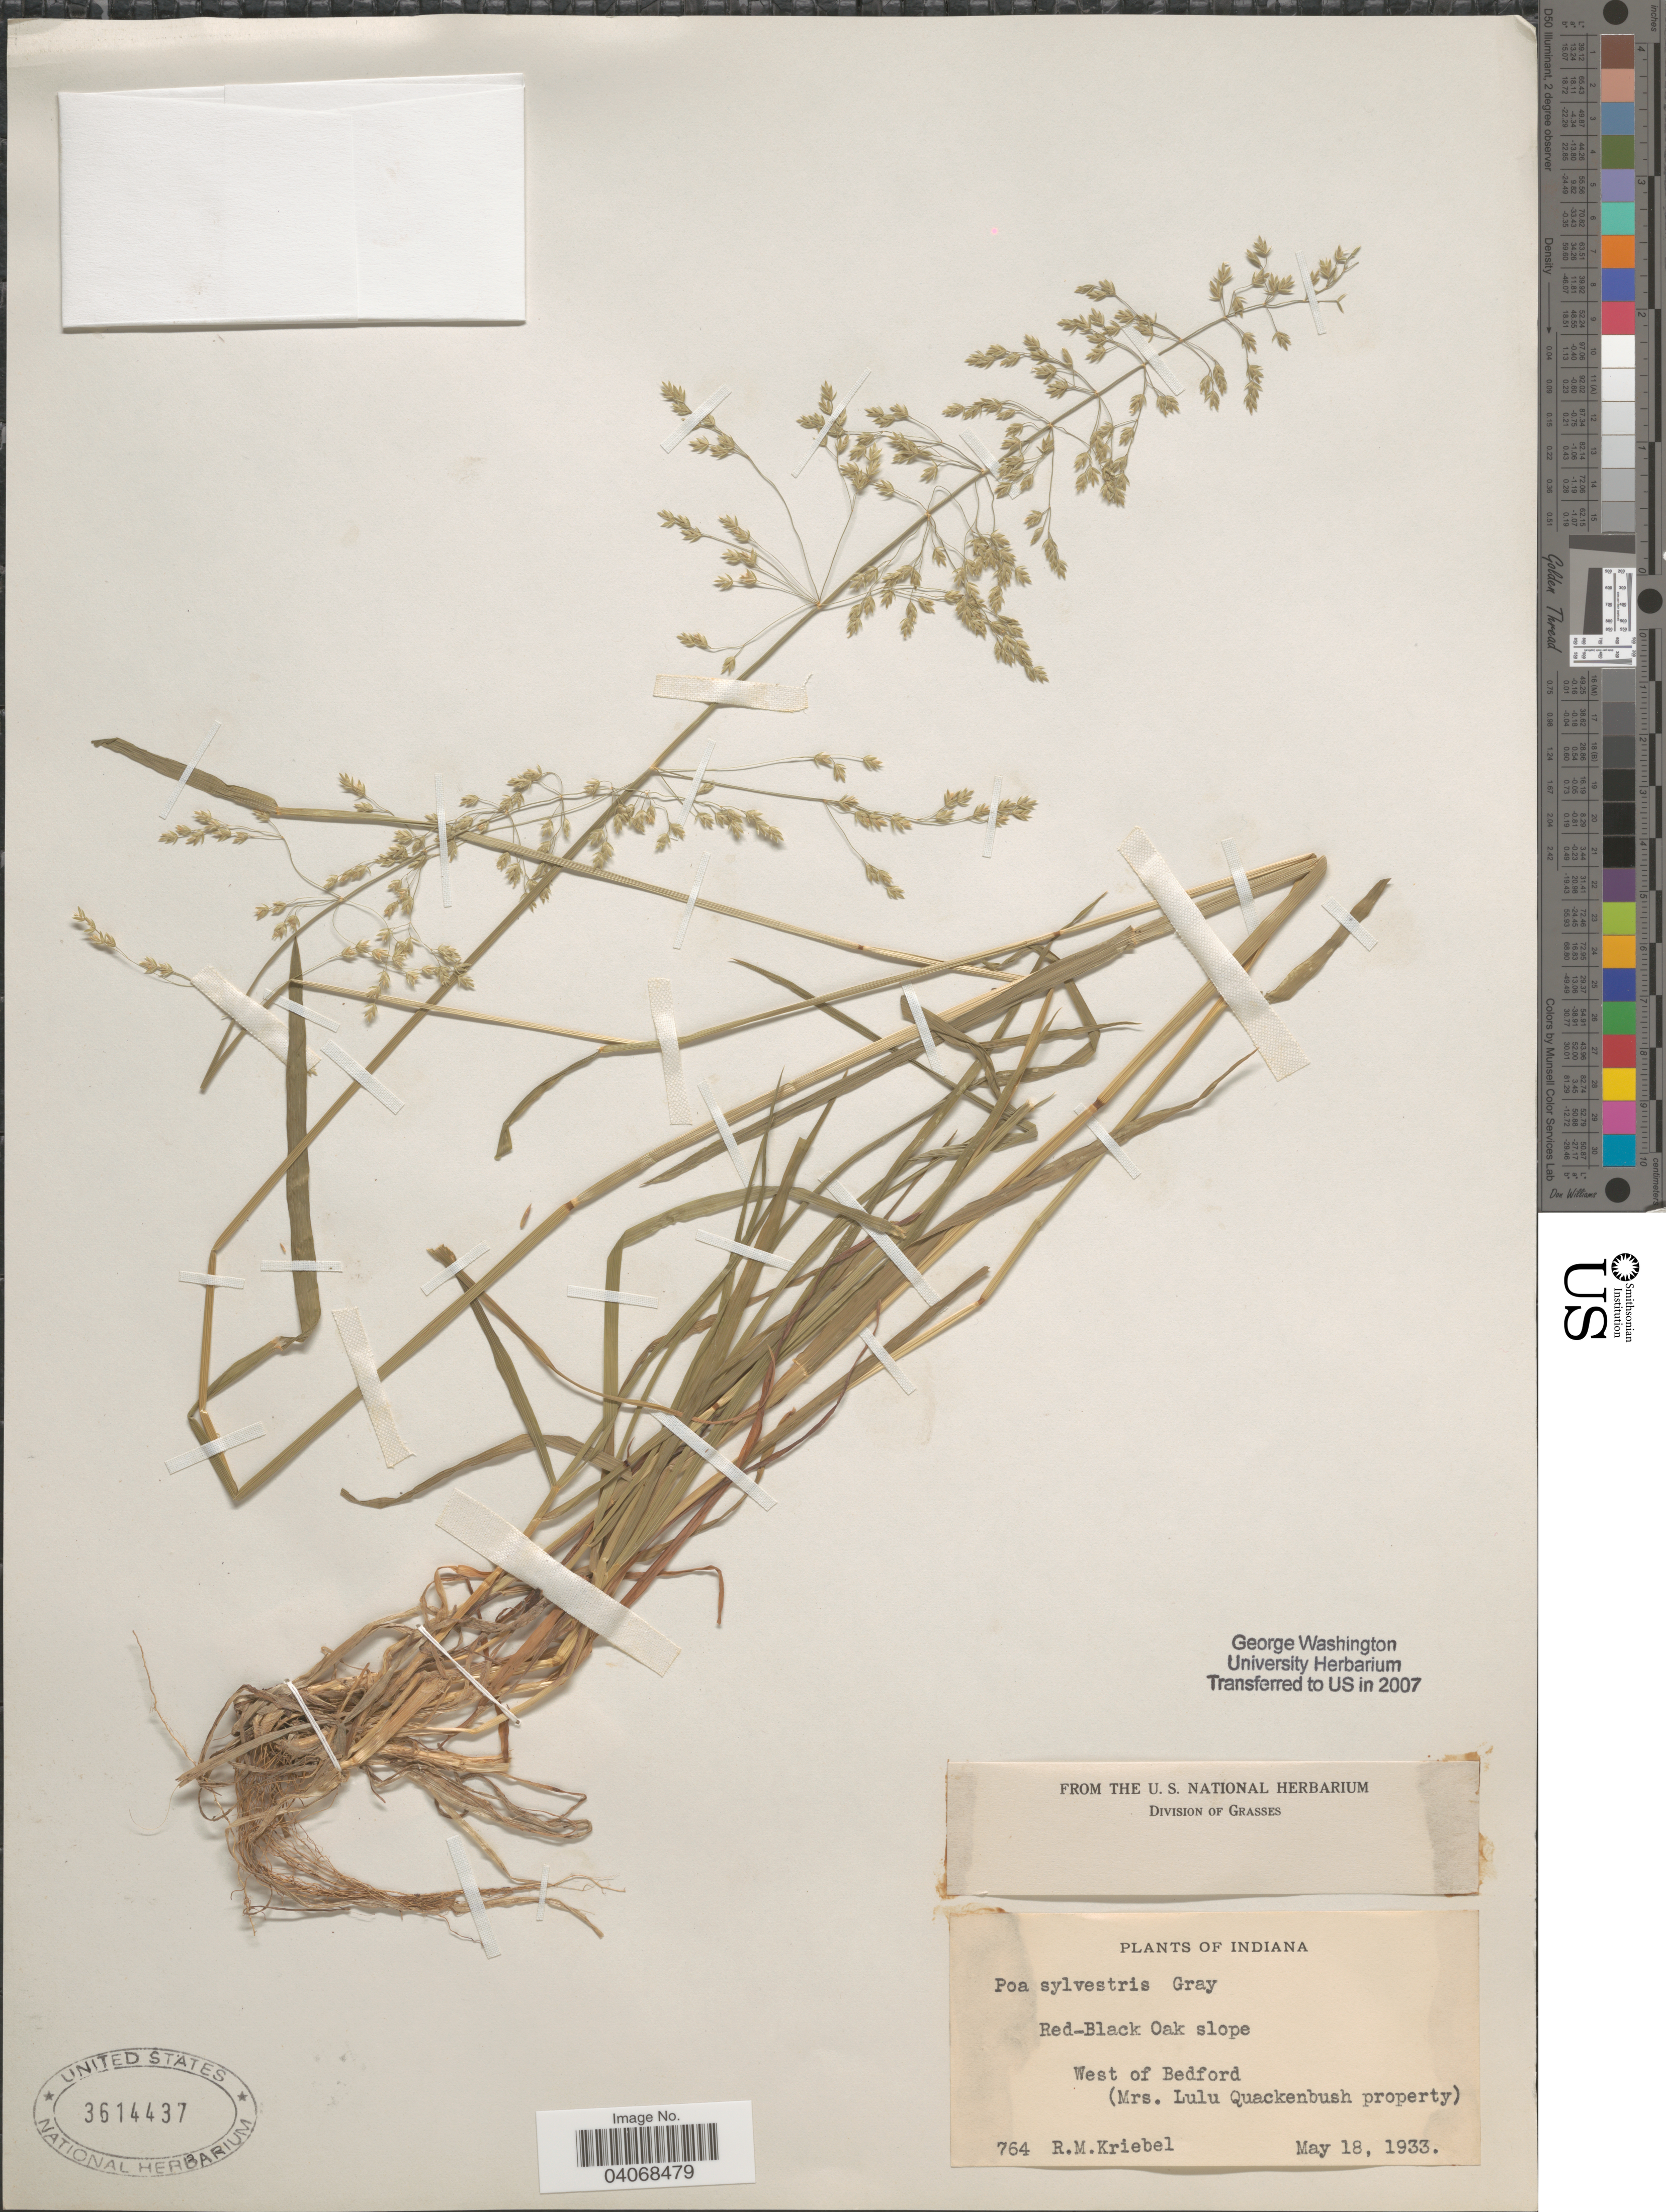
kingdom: Plantae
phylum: Tracheophyta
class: Liliopsida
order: Poales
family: Poaceae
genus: Poa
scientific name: Poa sylvestris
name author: A. Gray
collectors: R. M. Kriebel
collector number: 764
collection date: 1933-05-18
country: United States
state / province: Indiana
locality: Red-Black Oak slope. West of Bedford. (Mrs. Lulu Quackenbush property).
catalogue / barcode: US 3614437